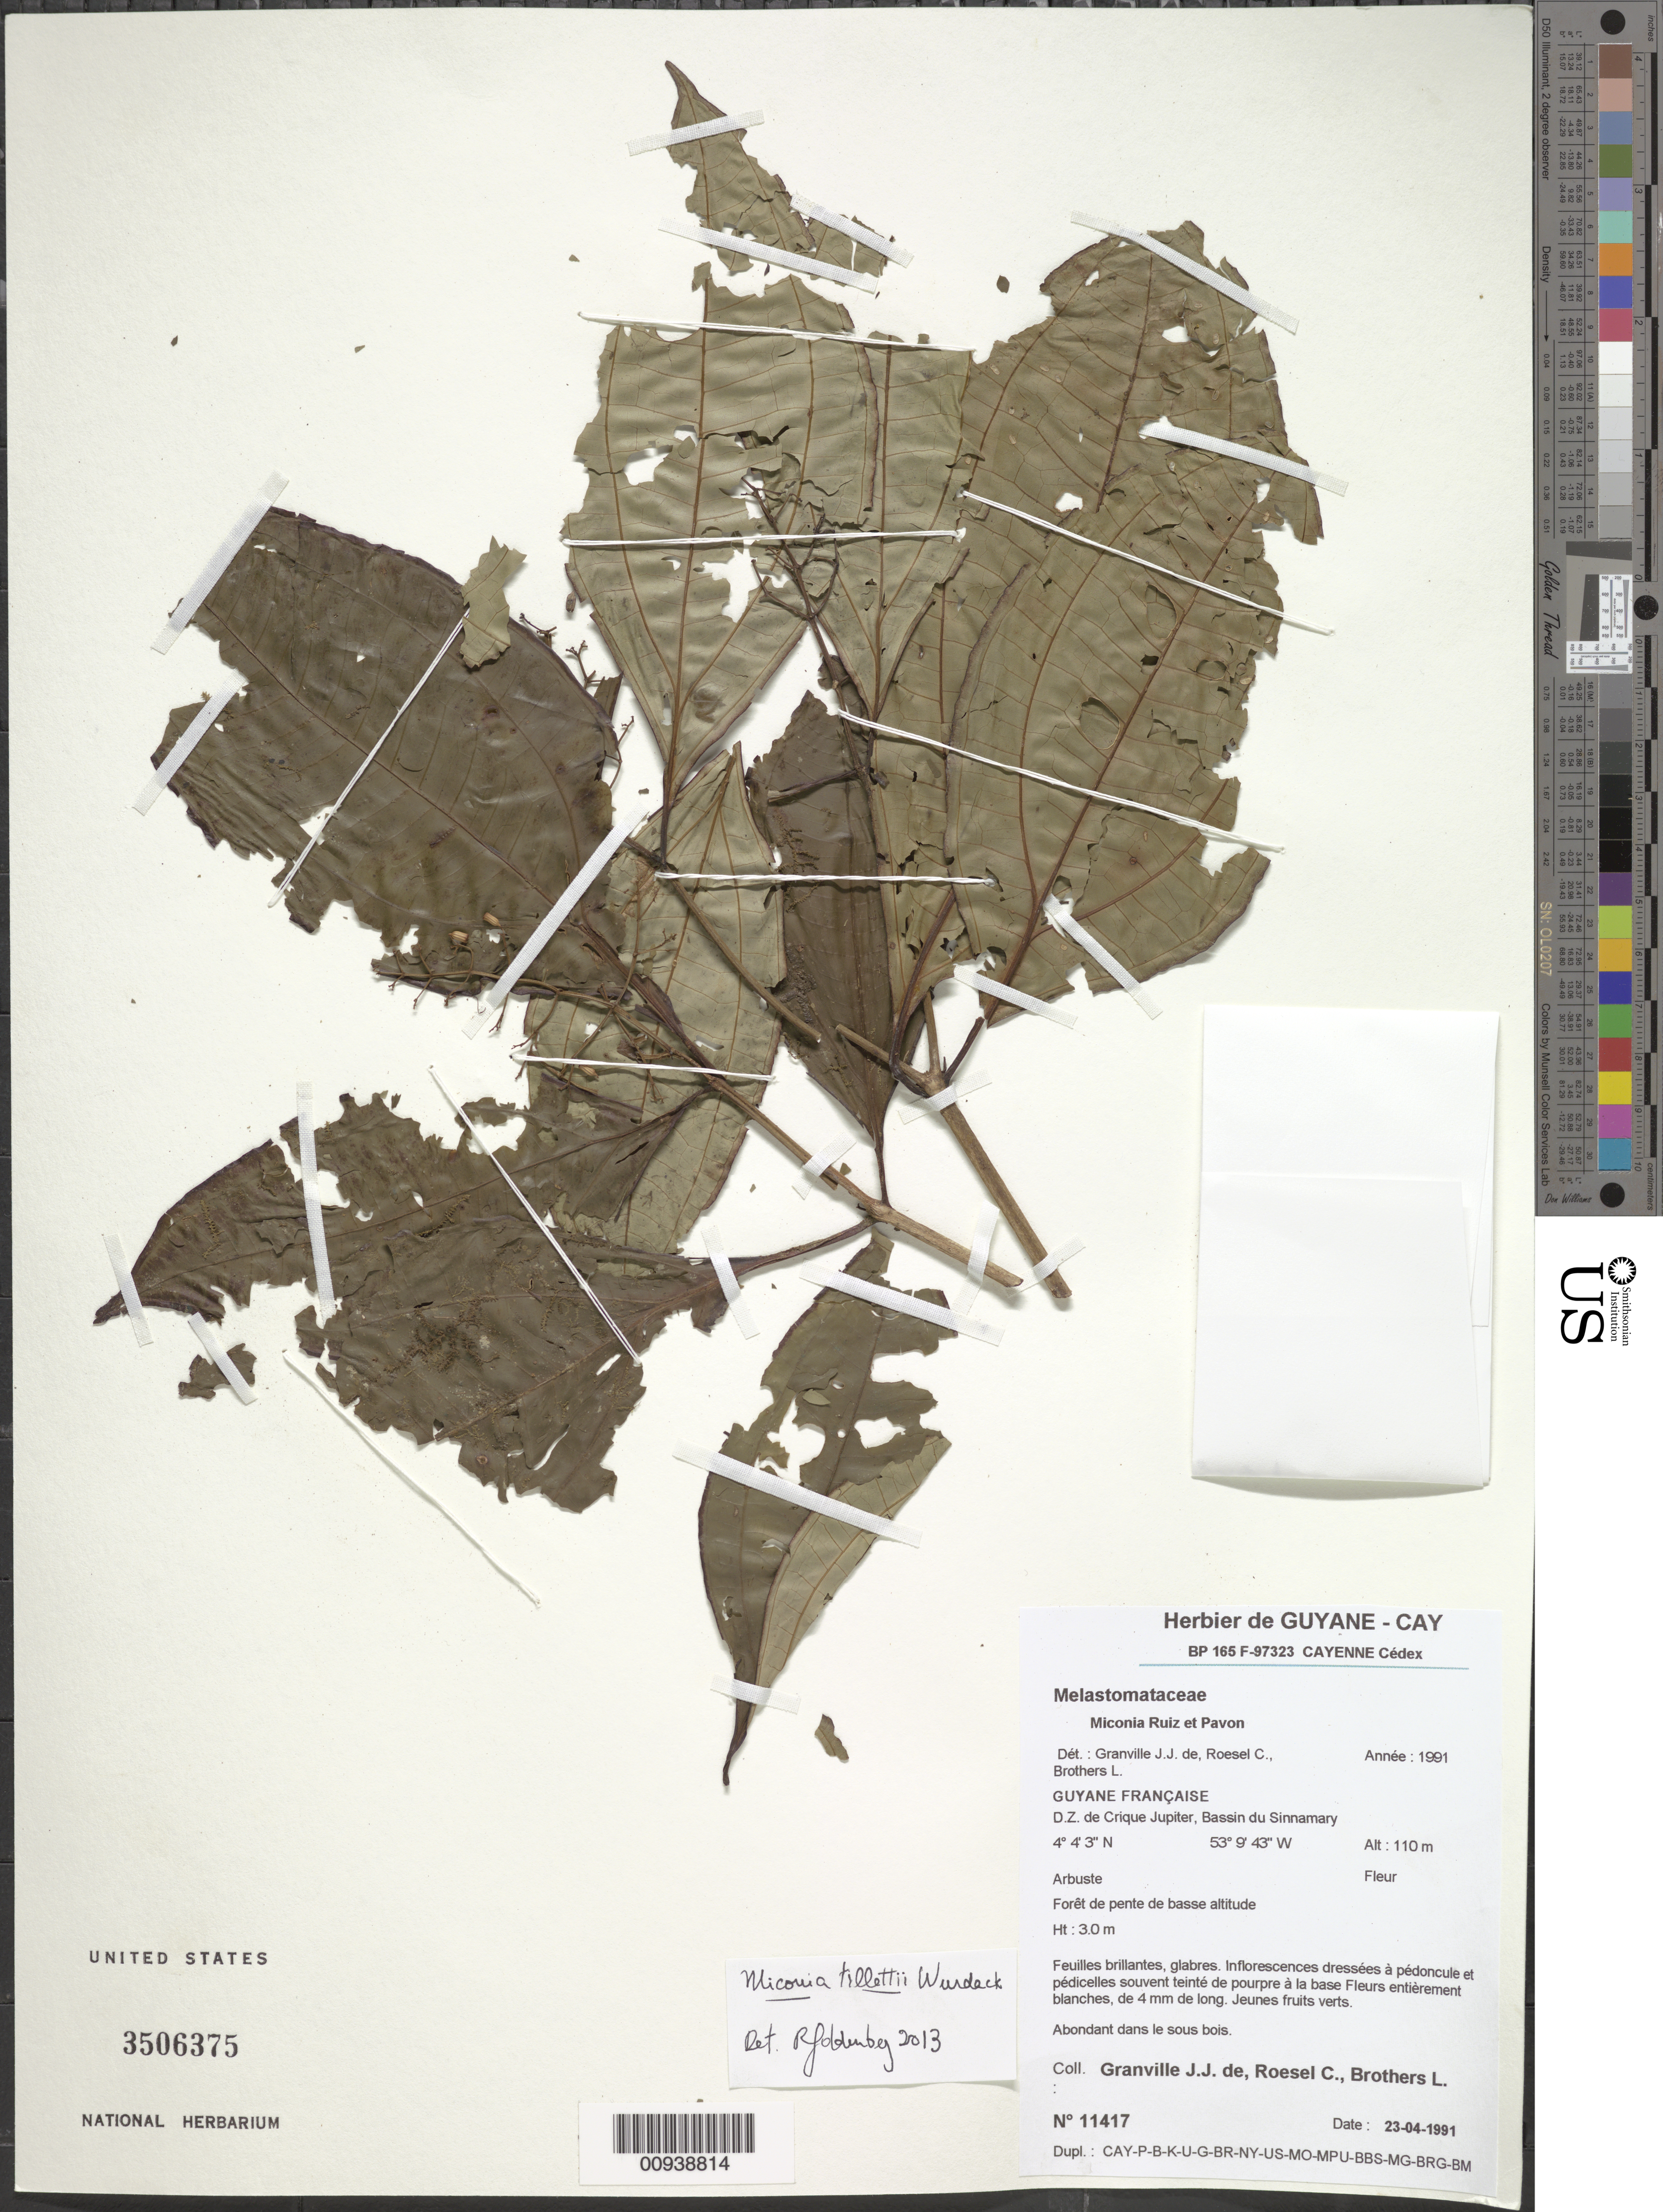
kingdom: Plantae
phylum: Tracheophyta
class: Magnoliopsida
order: Myrtales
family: Melastomataceae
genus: Miconia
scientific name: Miconia tillettii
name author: Wurdack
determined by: Goldenberg, R.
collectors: J.-J. de Granville, C. S. Roesel & L. Brothers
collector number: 11417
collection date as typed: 23-Apr-91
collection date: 1991-04-23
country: French Guiana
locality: D.Z. de Crique Jupiter, Bassin du Sinnamary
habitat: Forêt de pente de basse altitude; sous bois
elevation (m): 110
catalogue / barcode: US 3506375